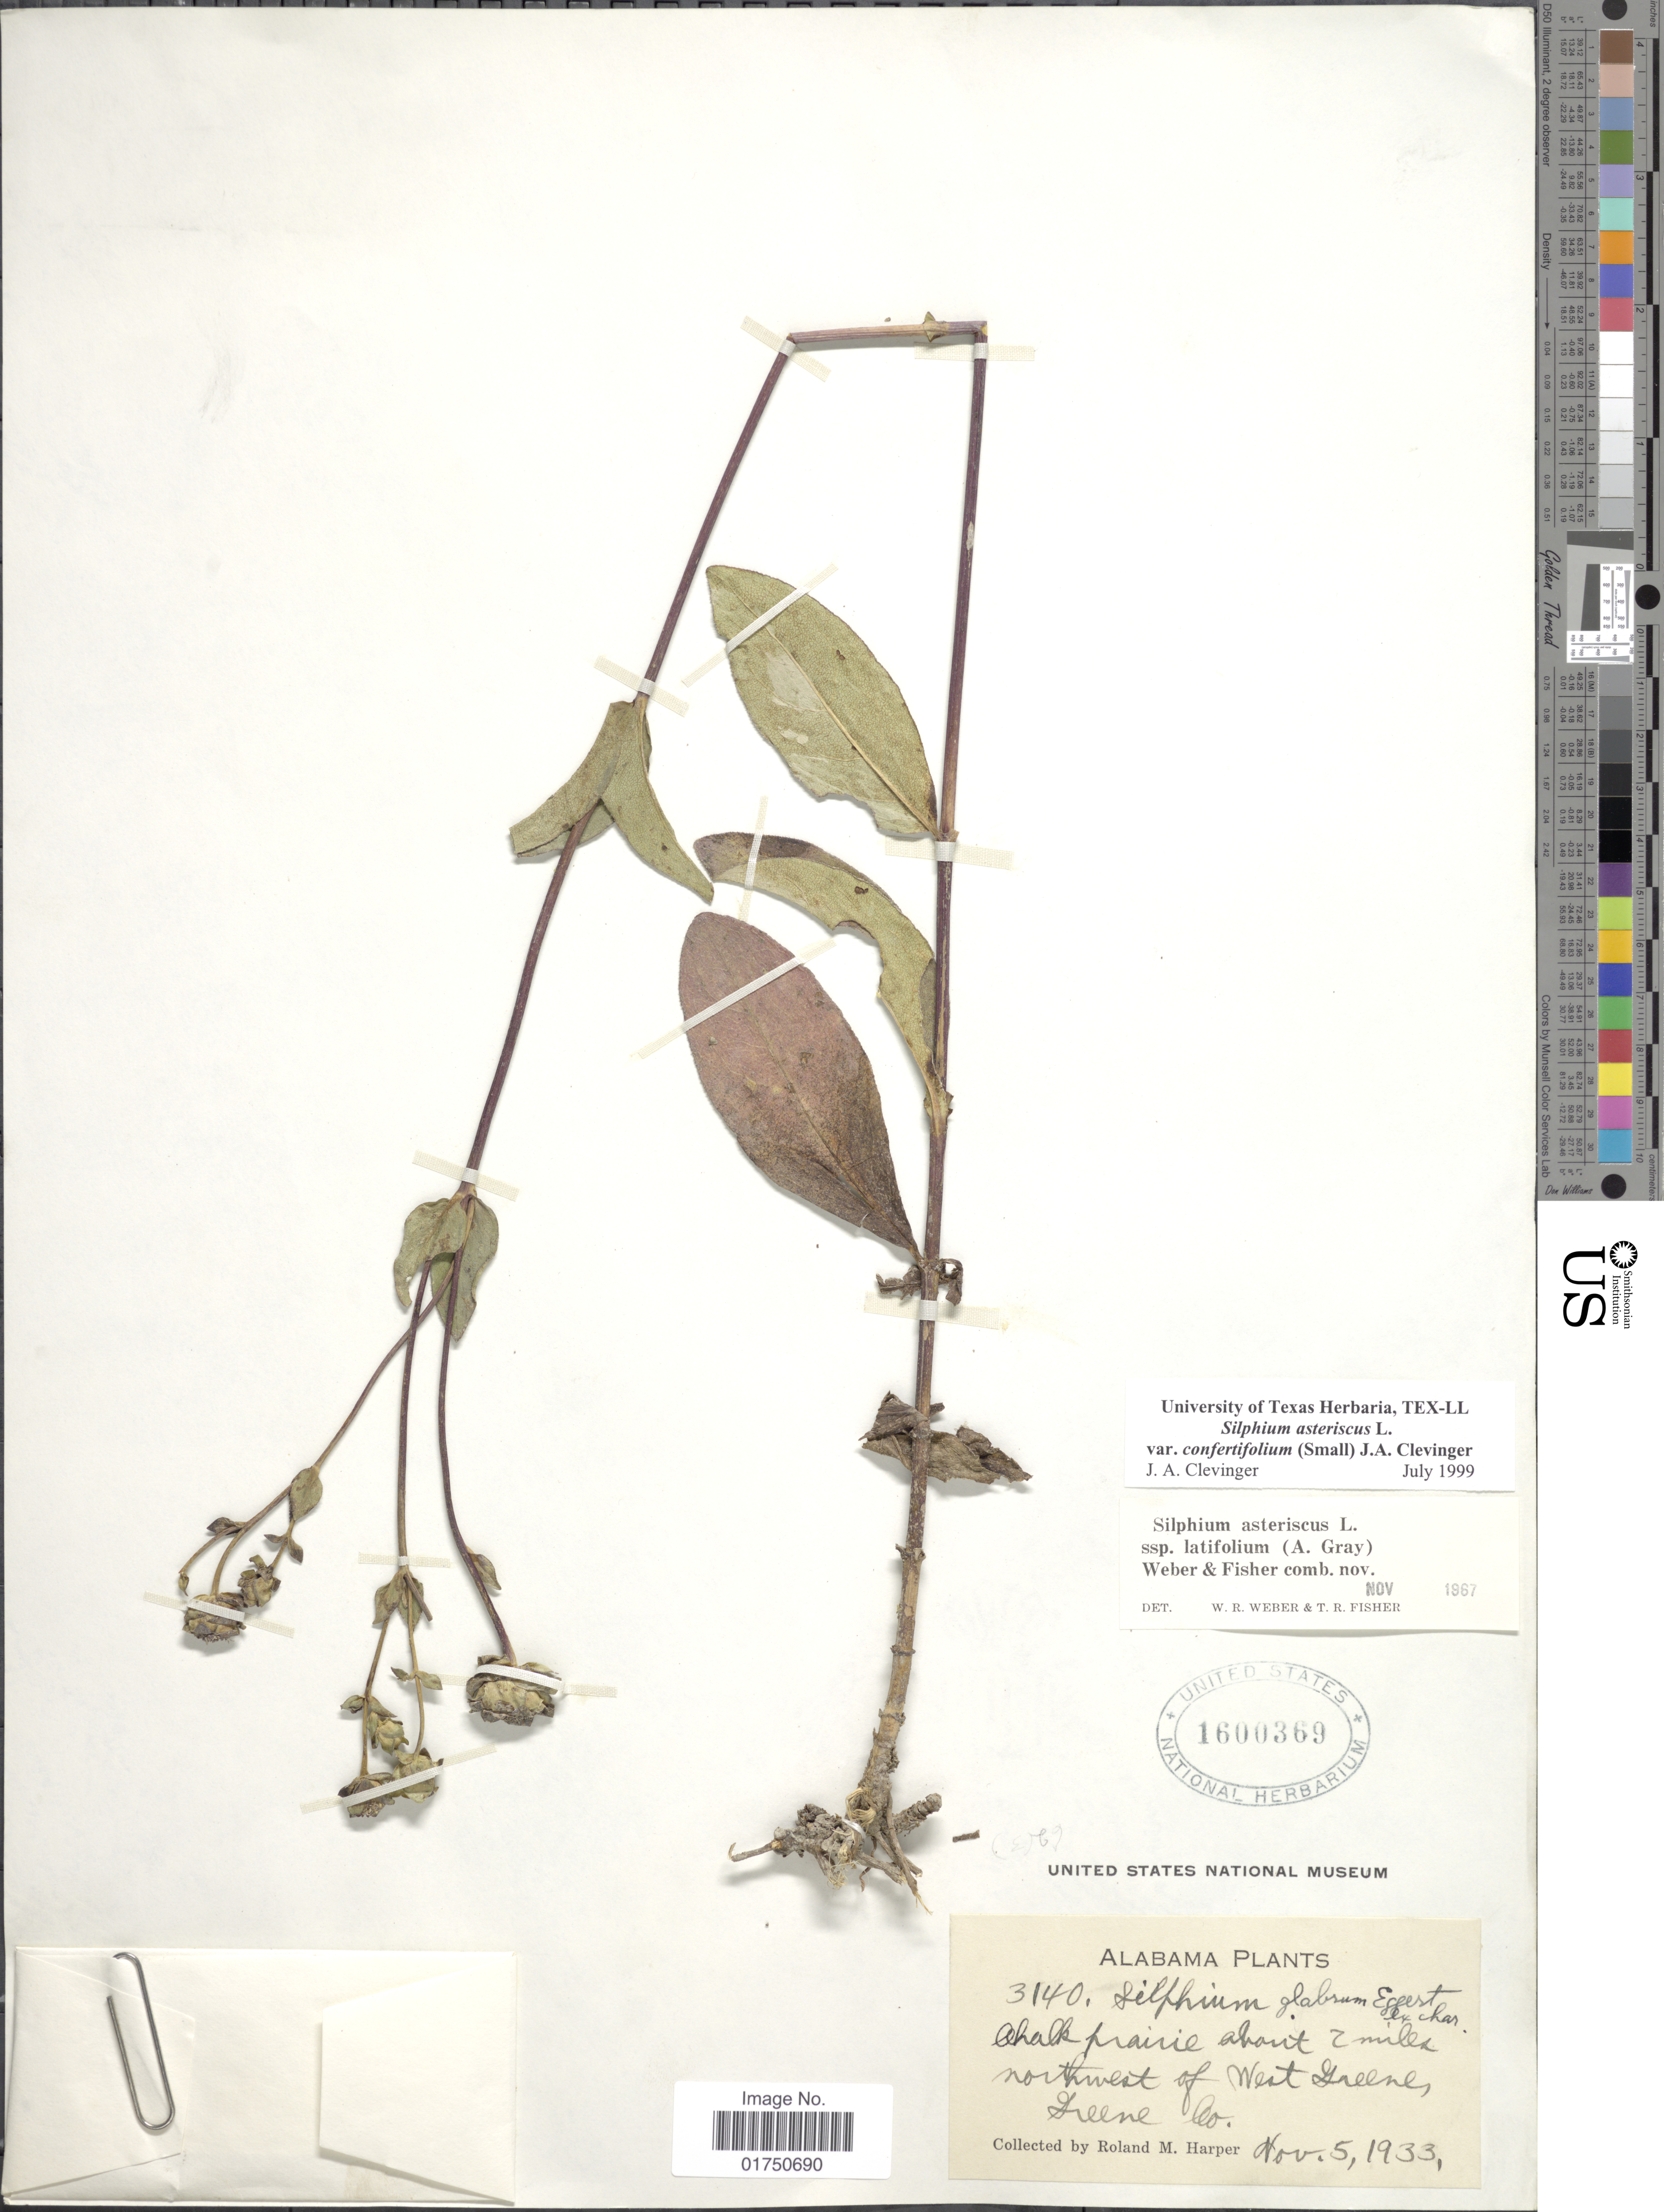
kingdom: Plantae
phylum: Tracheophyta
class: Magnoliopsida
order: Asterales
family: Asteraceae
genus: Silphium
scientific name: Silphium asteriscus var. confertifolium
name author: (Small) Clevinger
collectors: R. M. Harper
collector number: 3140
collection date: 1933-11-05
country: United States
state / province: Alabama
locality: Chalk prairie about 2 miles northwest of West Greene, Greene Co.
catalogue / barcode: US 1600369